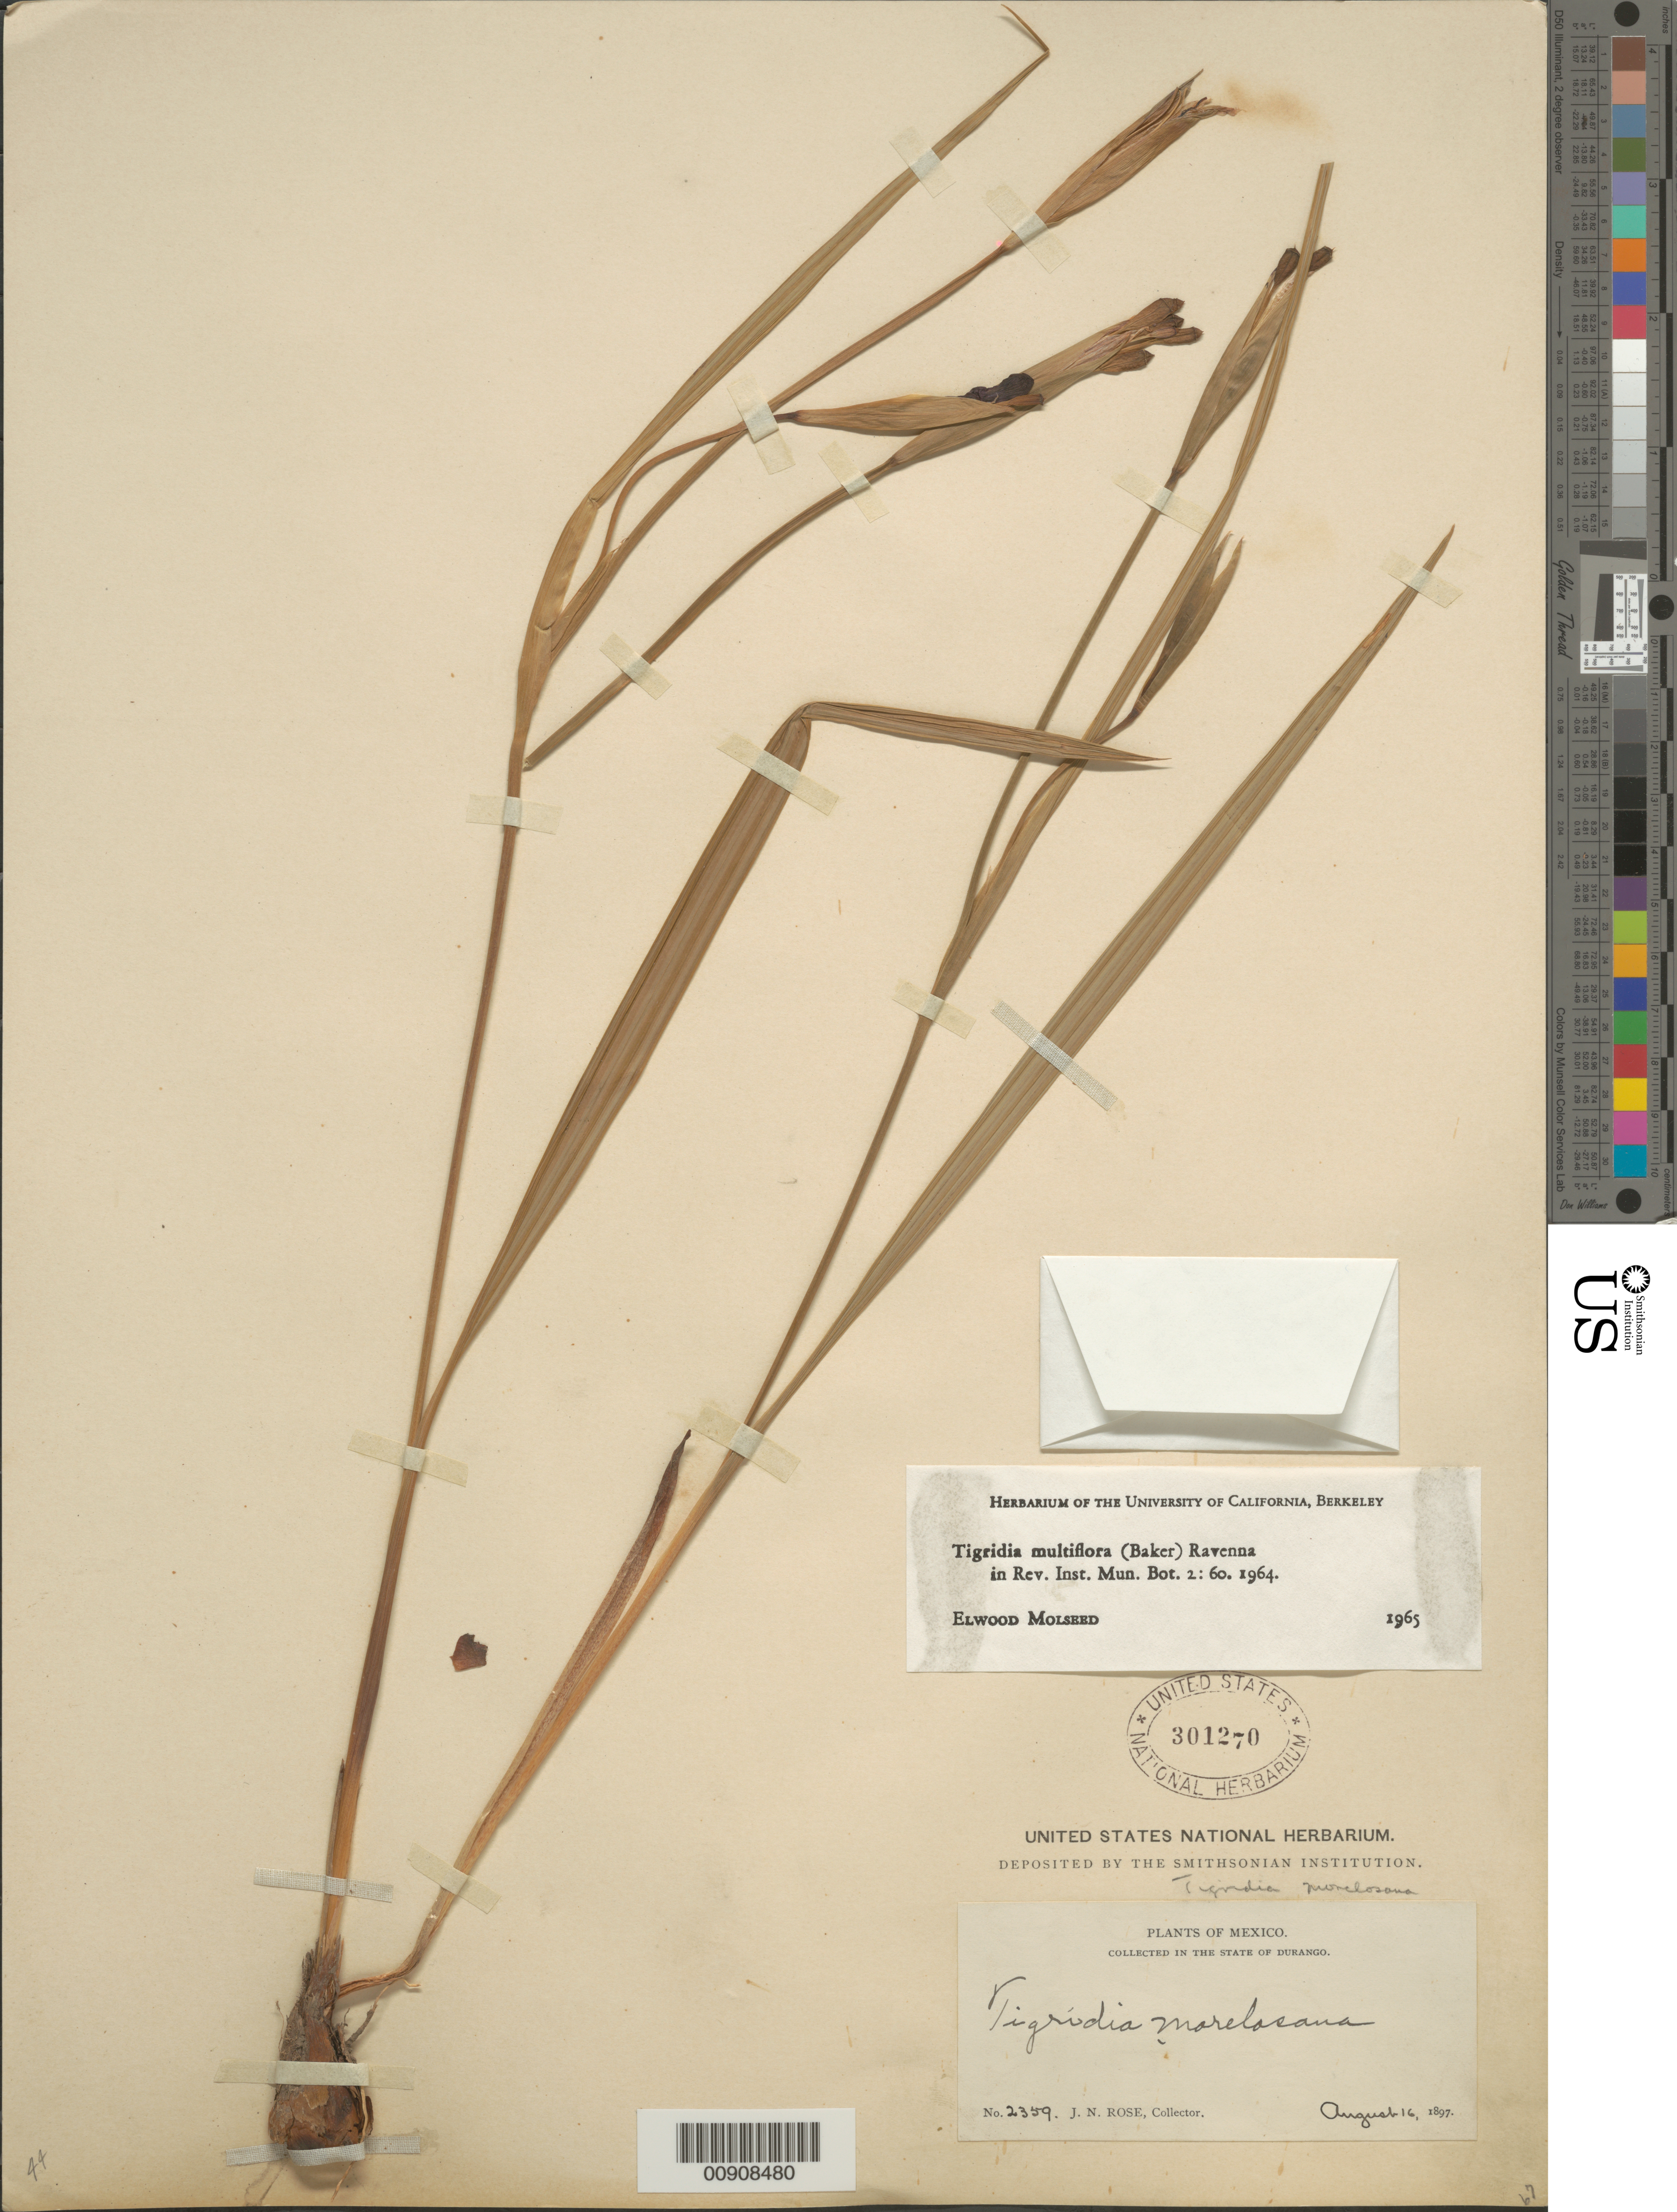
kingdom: Plantae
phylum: Tracheophyta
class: Liliopsida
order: Asparagales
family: Iridaceae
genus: Tigridia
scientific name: Tigridia multiflora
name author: (Baker) Ravenna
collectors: J. N. Rose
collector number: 2359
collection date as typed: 16 Aug 1897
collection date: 1897-08-16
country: Mexico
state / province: Durango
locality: State of Durango.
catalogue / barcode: US 301270